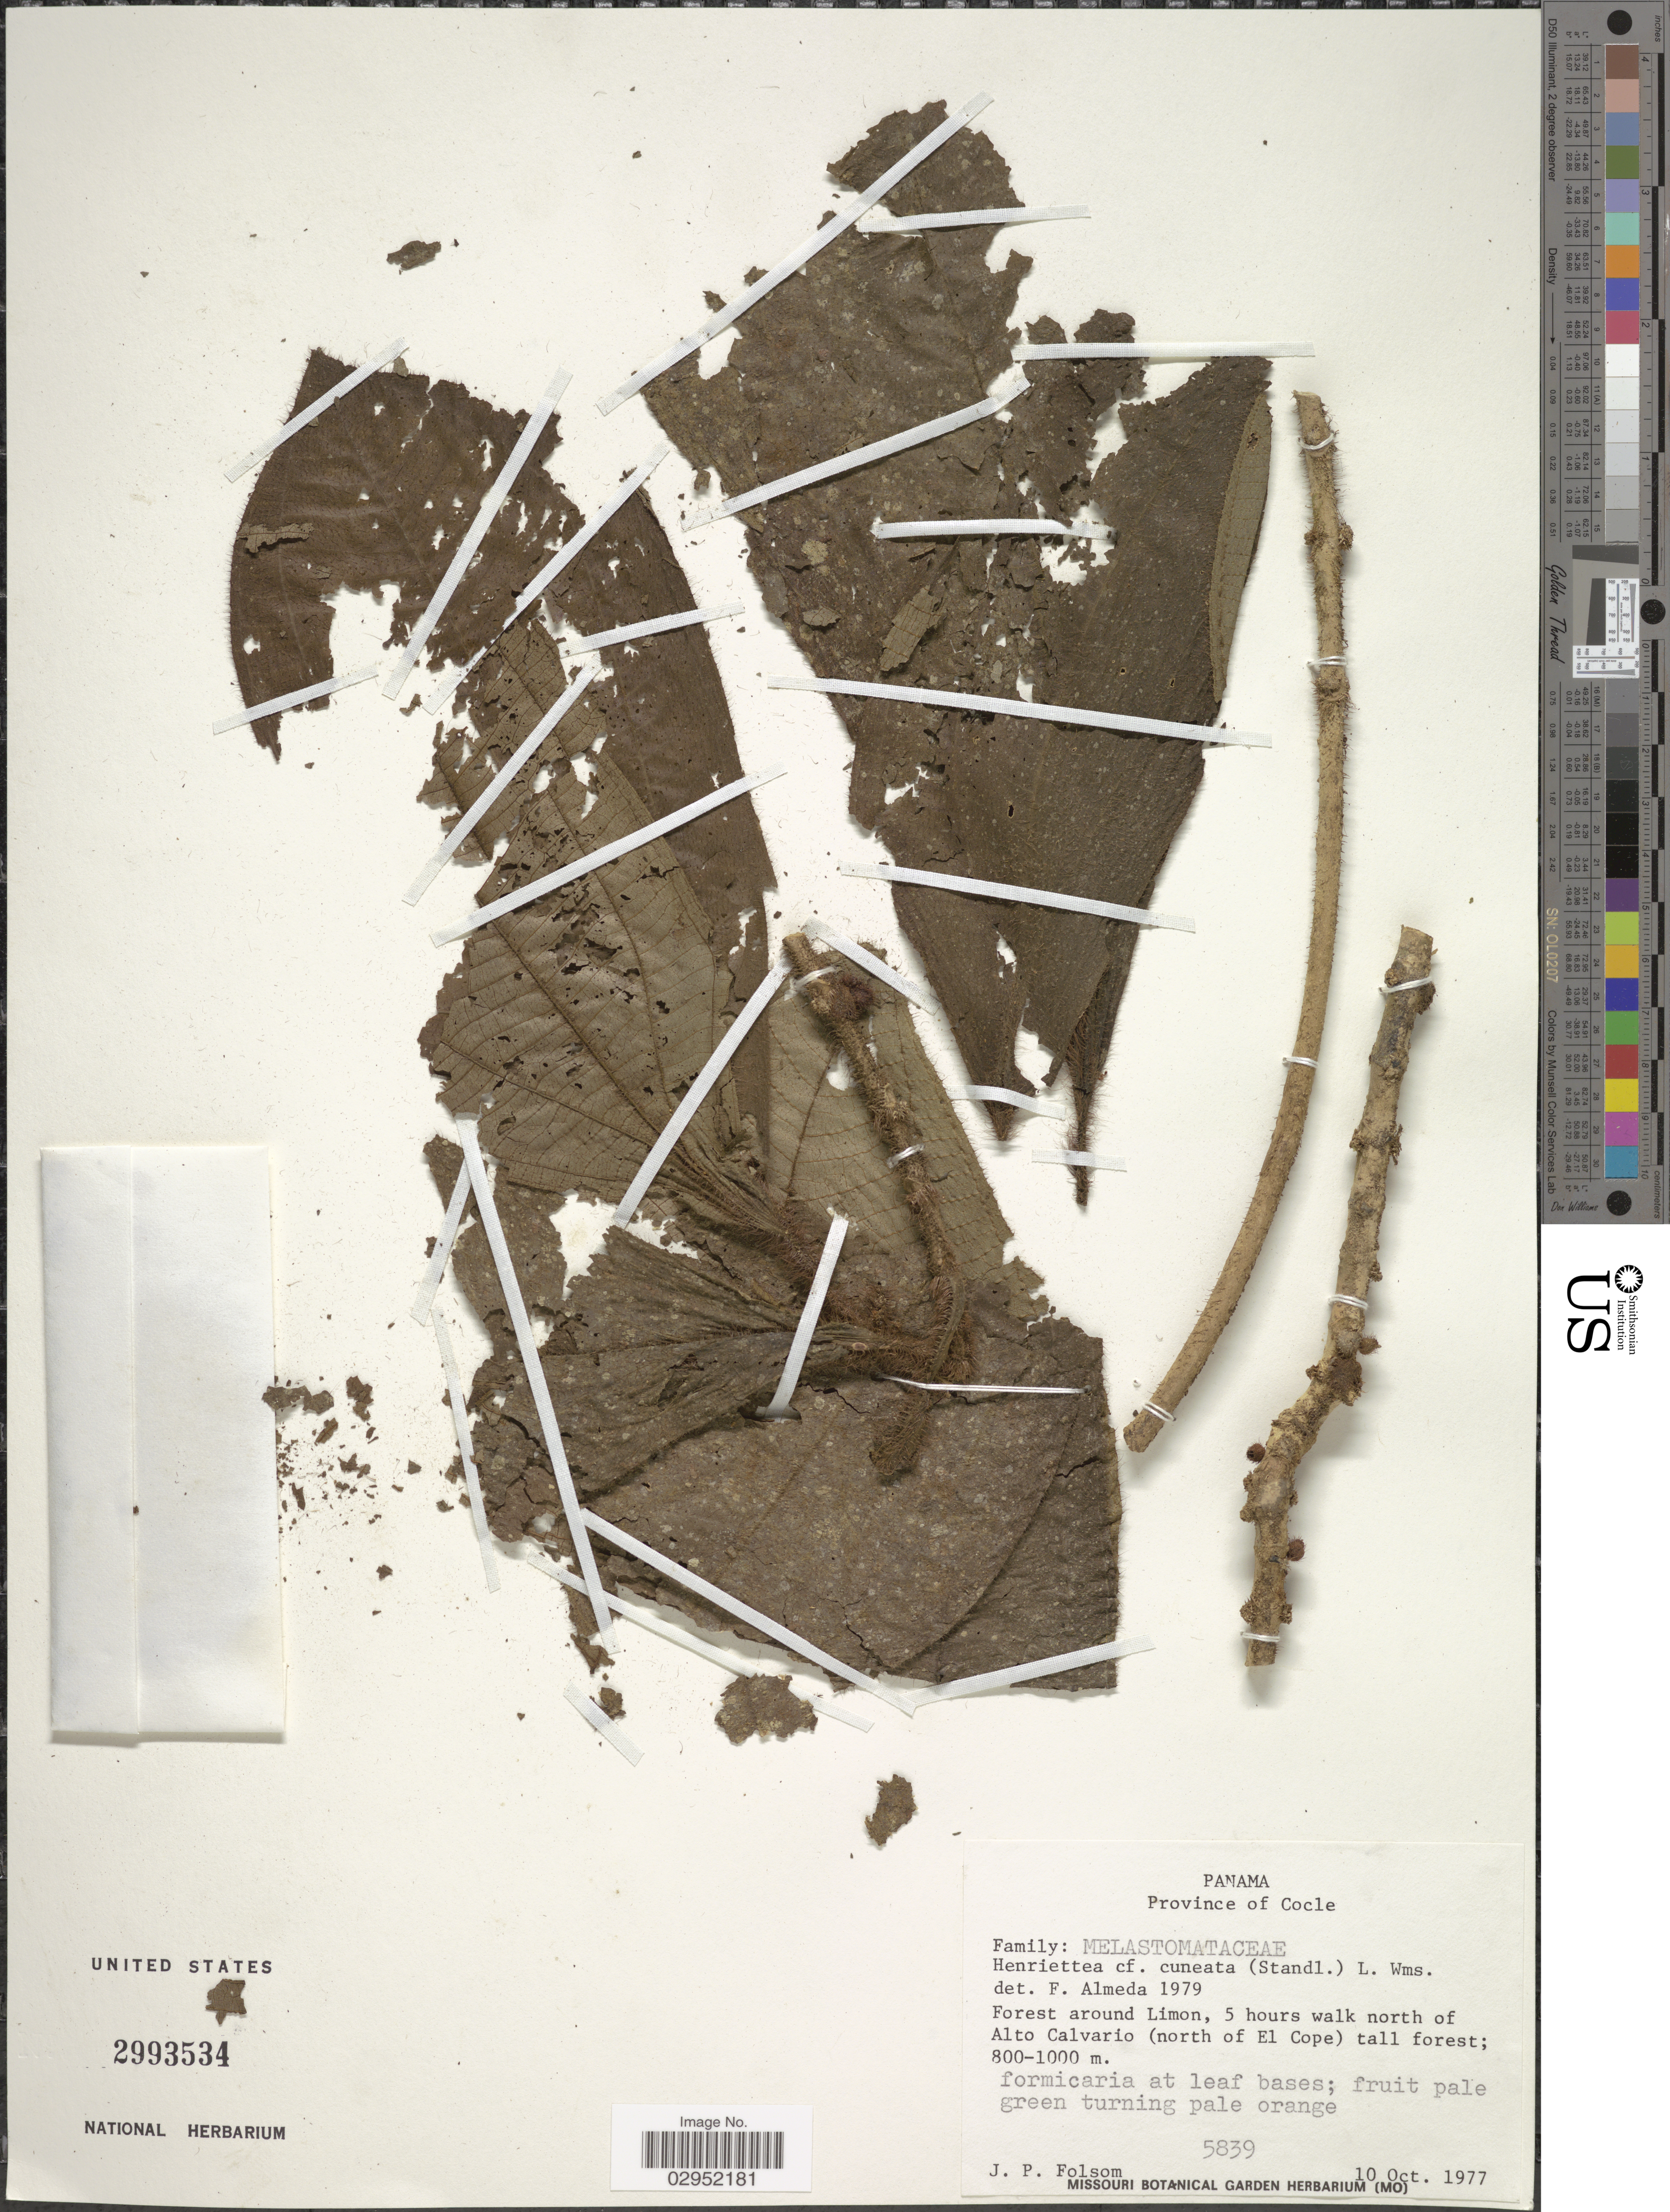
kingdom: Plantae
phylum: Tracheophyta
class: Magnoliopsida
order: Myrtales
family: Melastomataceae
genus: Henriettea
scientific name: Henriettea cuneata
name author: (Standl.) L.O. Williams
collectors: J. P. Folsom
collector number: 5839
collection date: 1977-10-10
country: Panama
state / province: Coclé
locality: Forest around Limon, 5 hours walk north of Alto Calvario (north of El Cope).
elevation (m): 800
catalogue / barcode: US 2993534